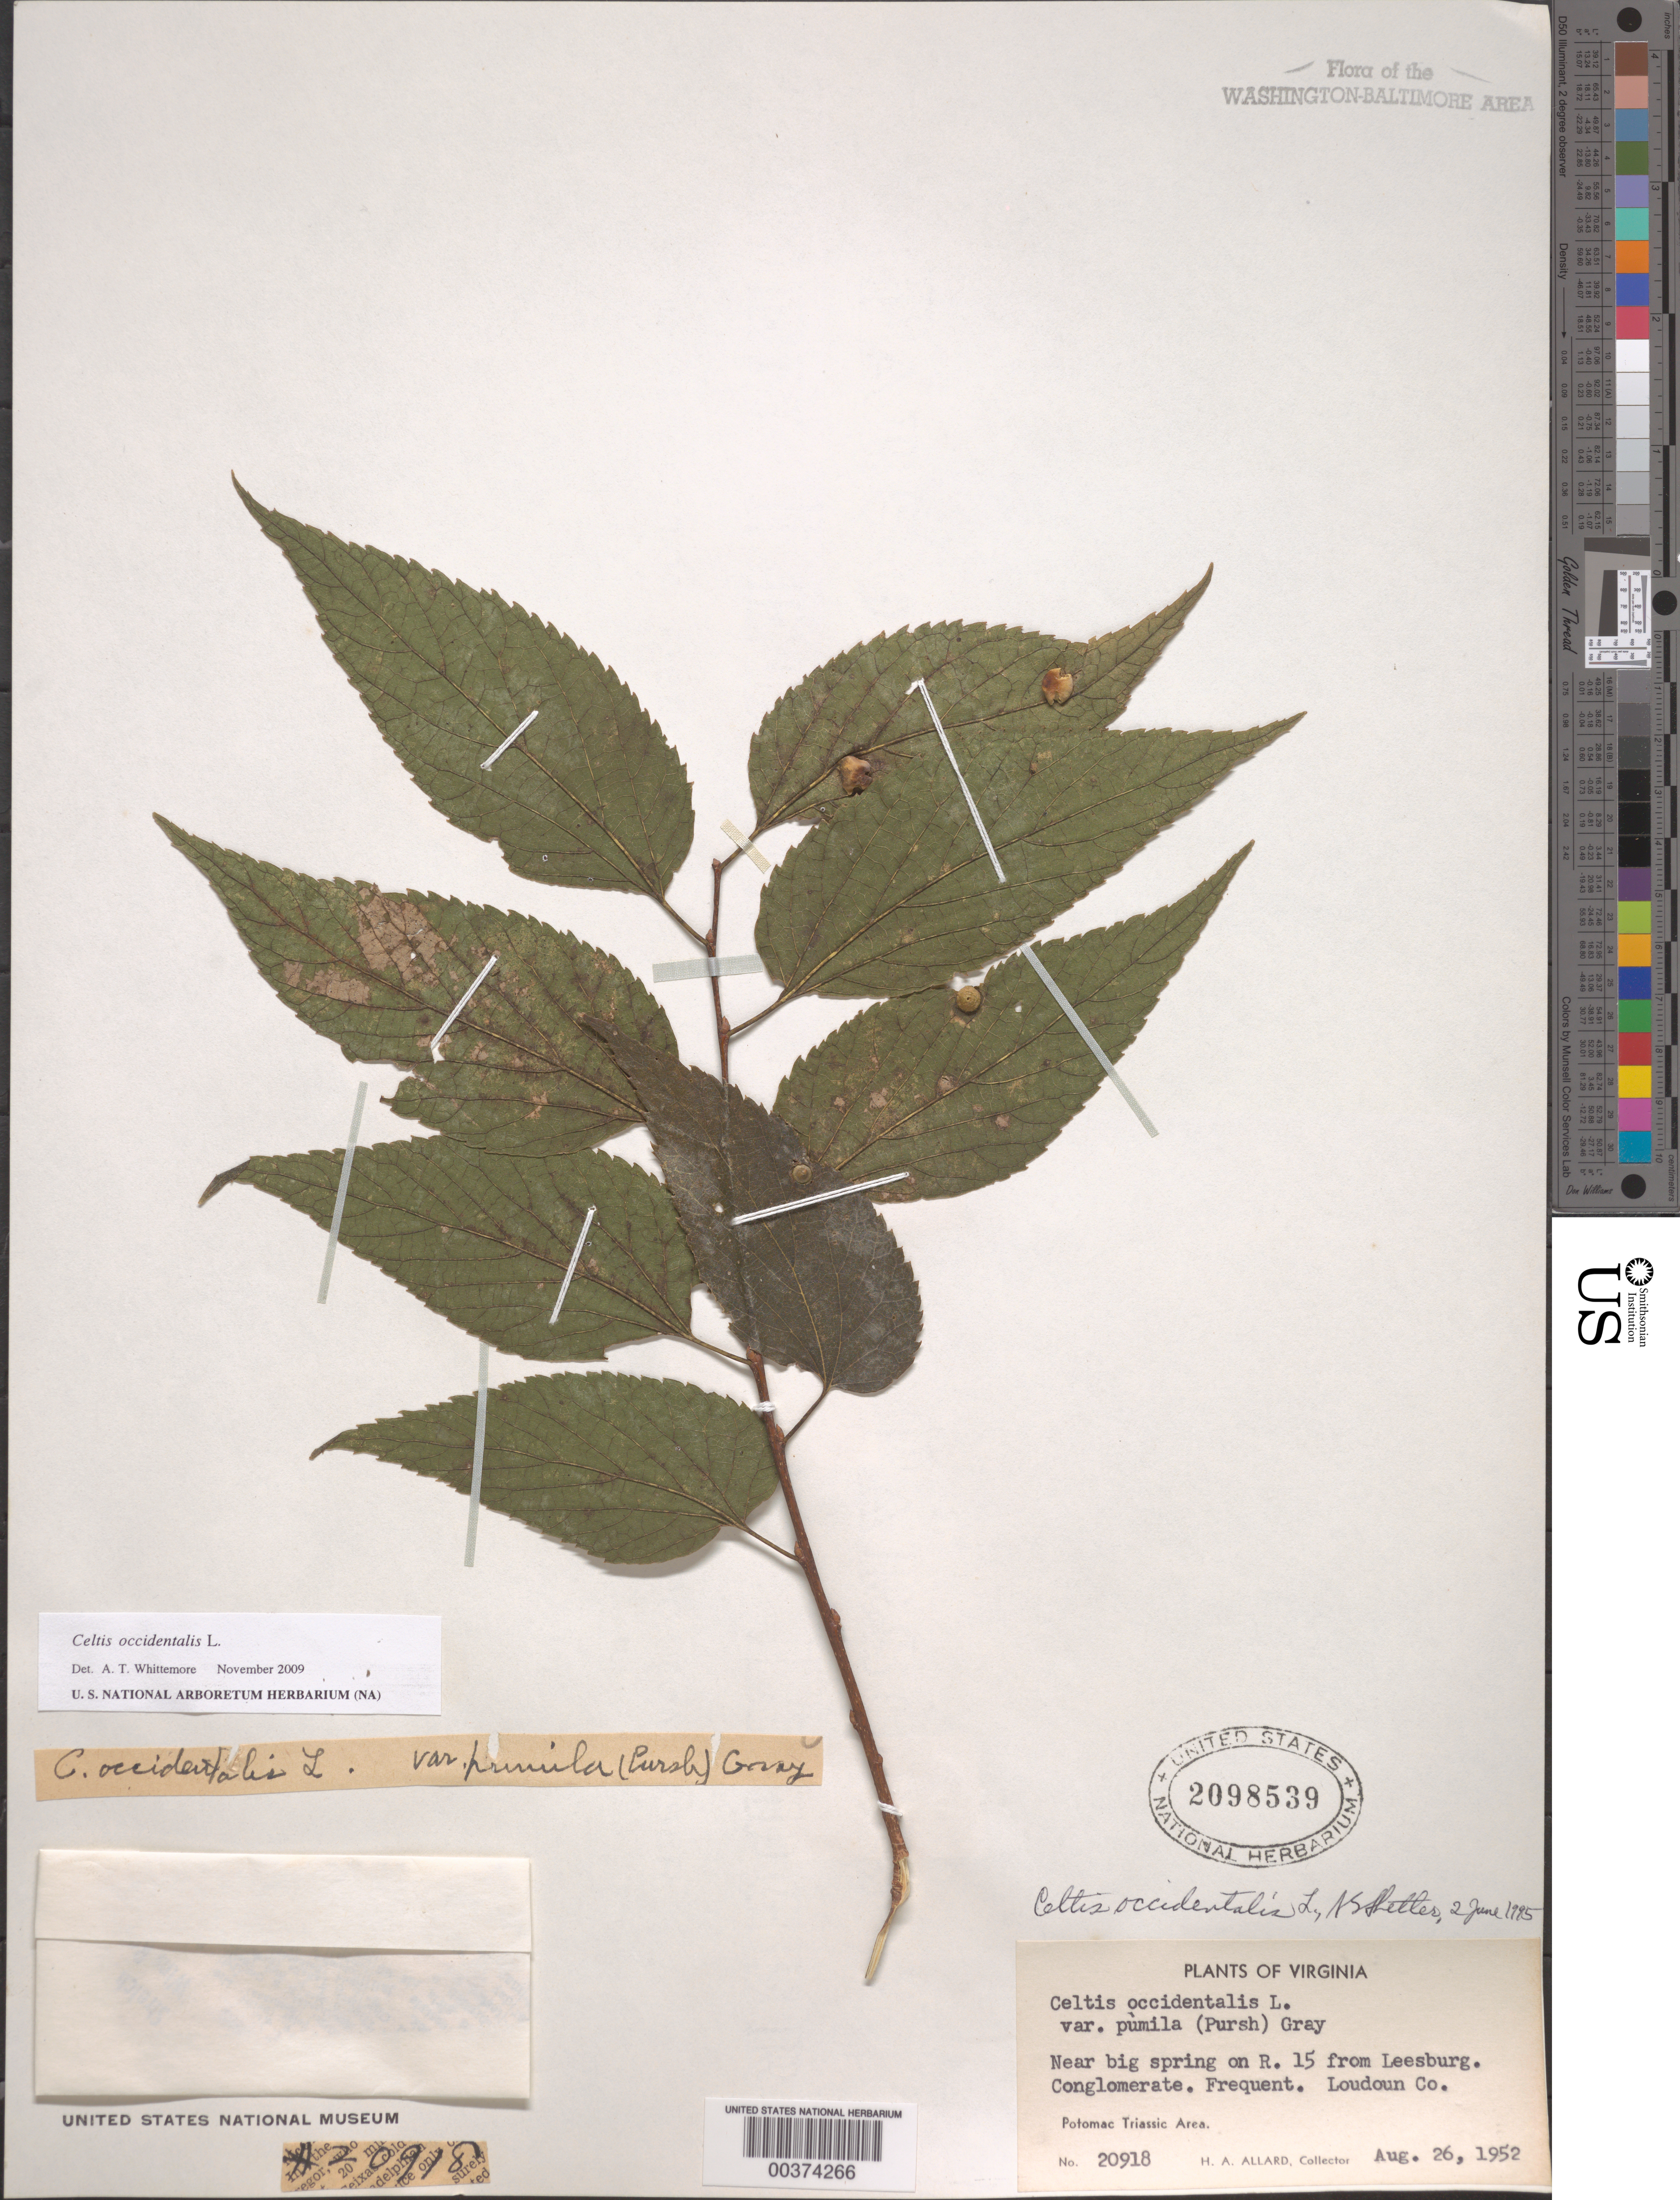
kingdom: Plantae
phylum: Tracheophyta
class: Magnoliopsida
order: Rosales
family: Cannabaceae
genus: Celtis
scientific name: Celtis occidentalis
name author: L.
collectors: H. A. Allard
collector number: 20918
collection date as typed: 26 Aug 1952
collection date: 1952-08-26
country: United States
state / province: Virginia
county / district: Loudoun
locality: Spring on Route 15, from Leesburg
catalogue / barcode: US 2098539